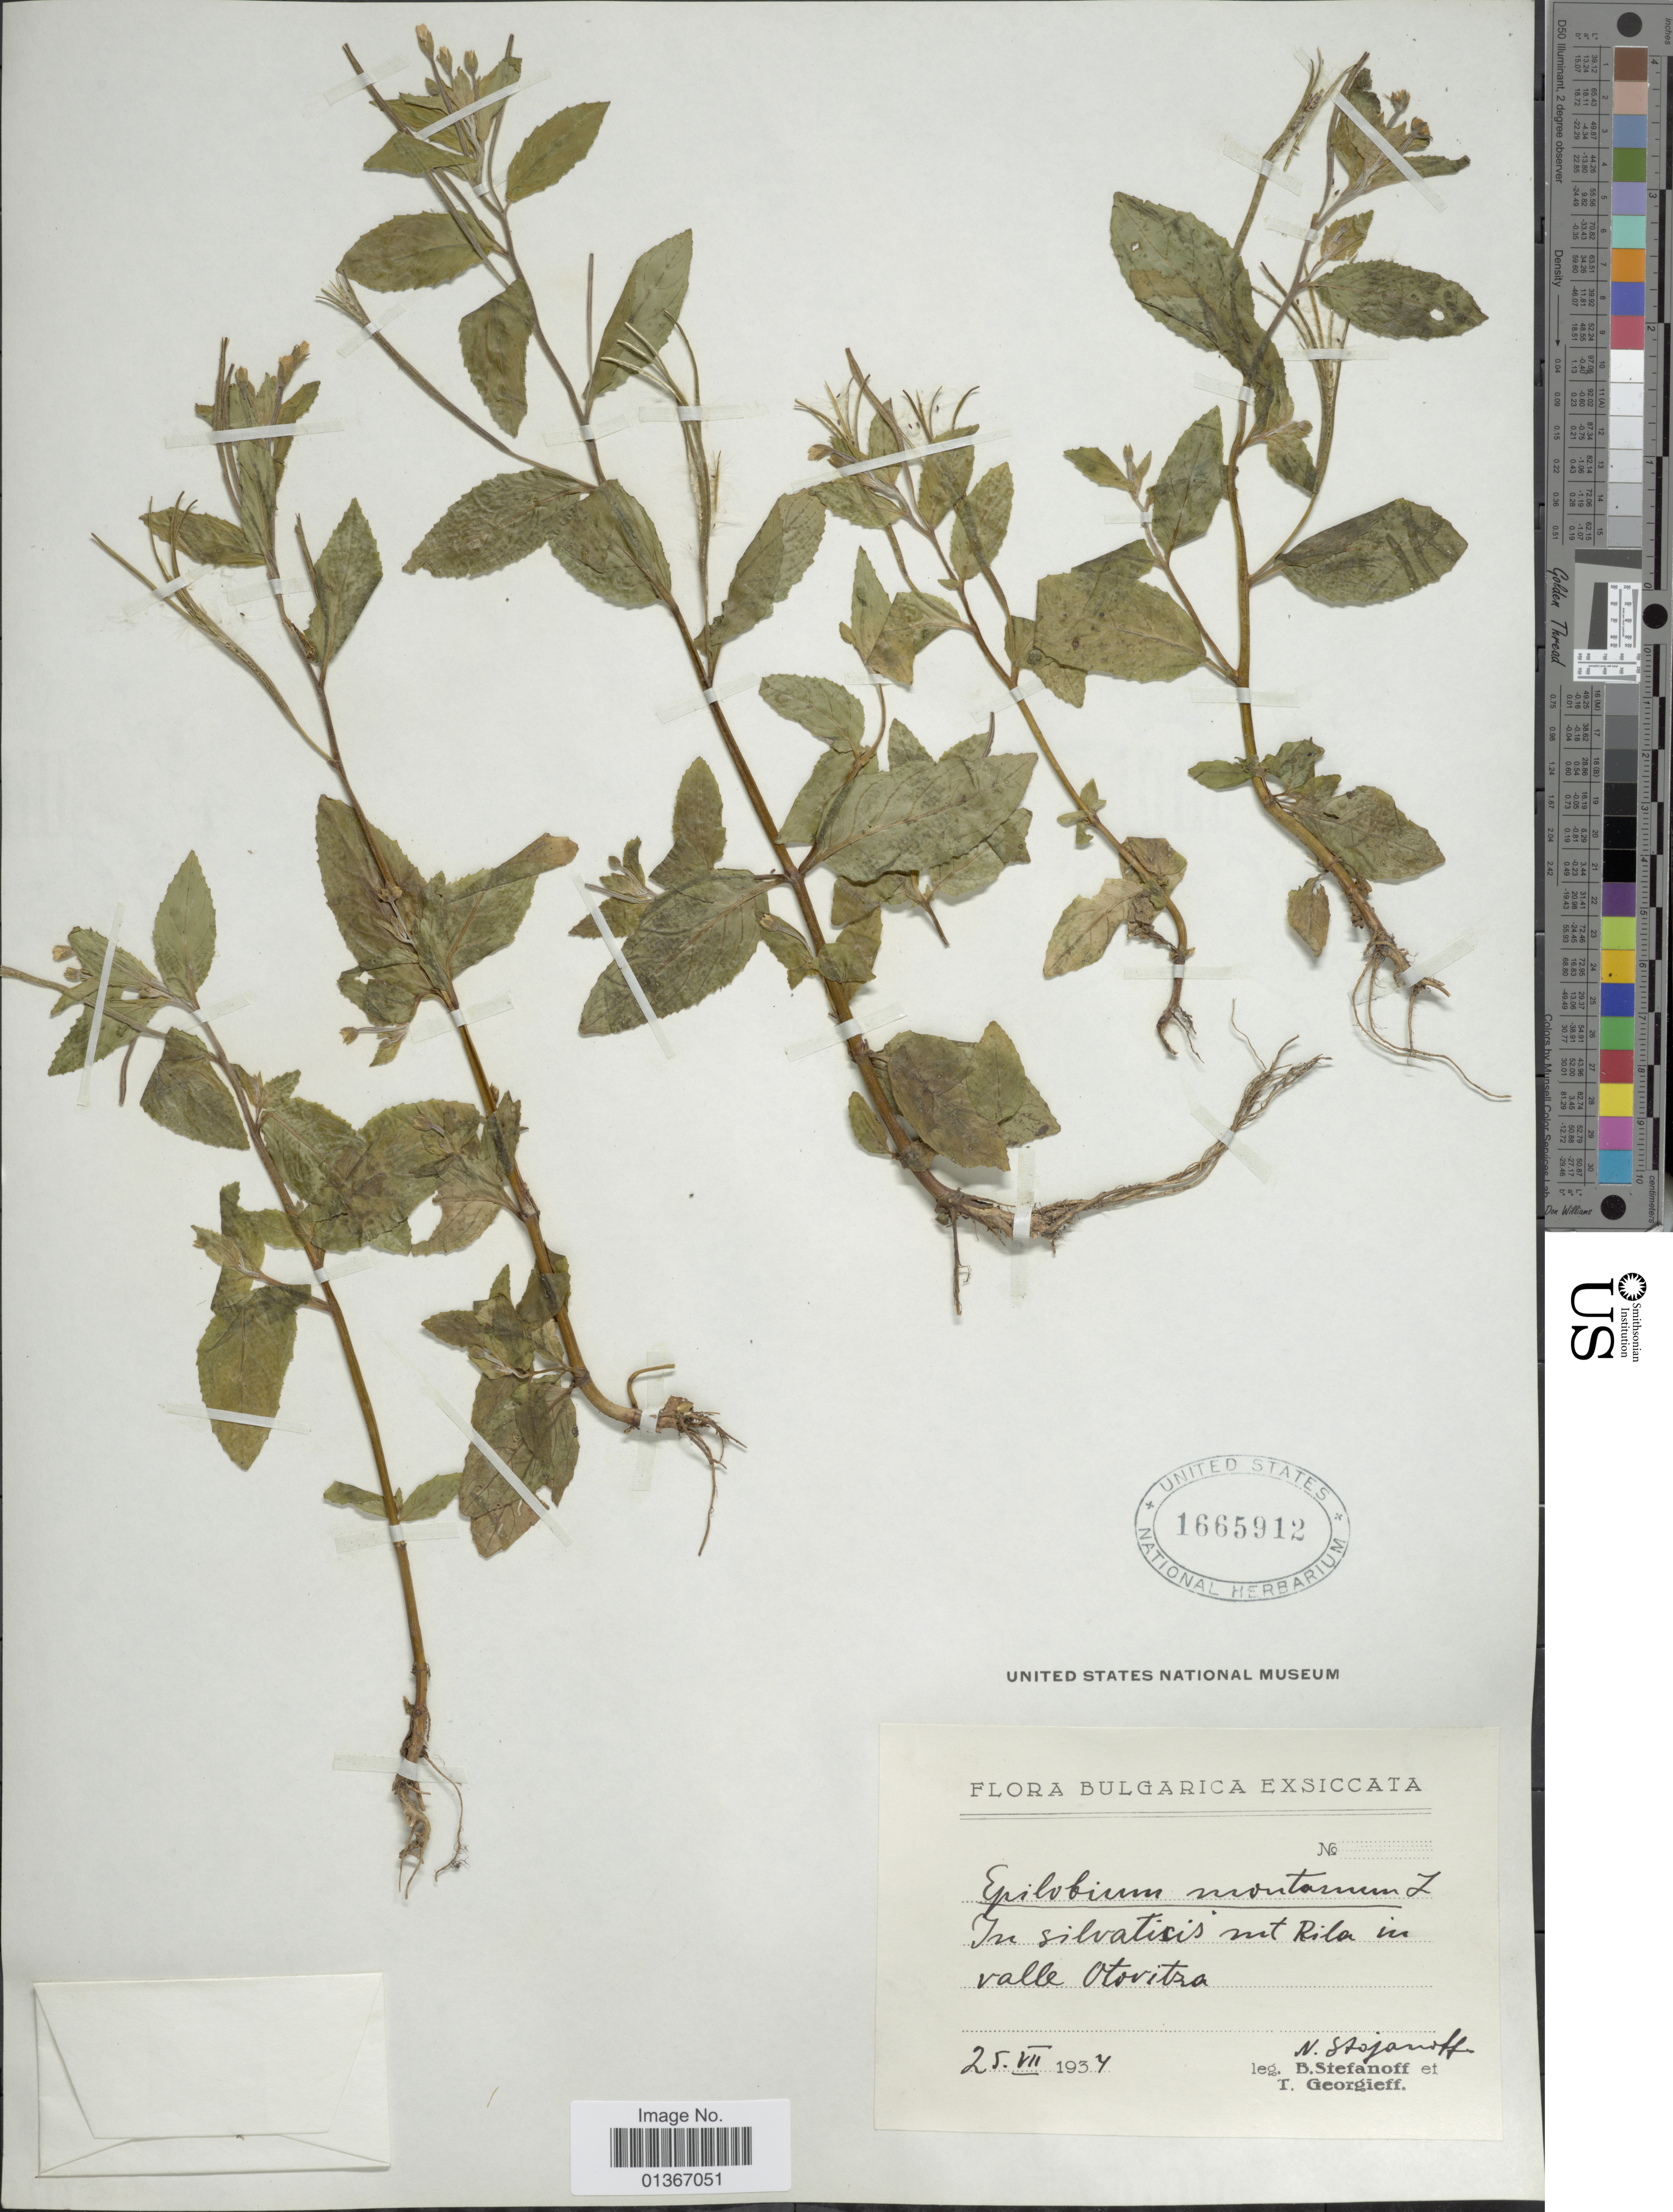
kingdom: Plantae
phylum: Tracheophyta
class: Magnoliopsida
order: Myrtales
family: Onagraceae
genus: Epilobium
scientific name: Epilobium montanum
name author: L.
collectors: N. Stojanoff, B. Stefanoff & T. Georgieff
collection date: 1937-07-25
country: Bulgaria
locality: In silvaticis mt Rila in valle Otoritza. [interpreted]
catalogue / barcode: US 1665912